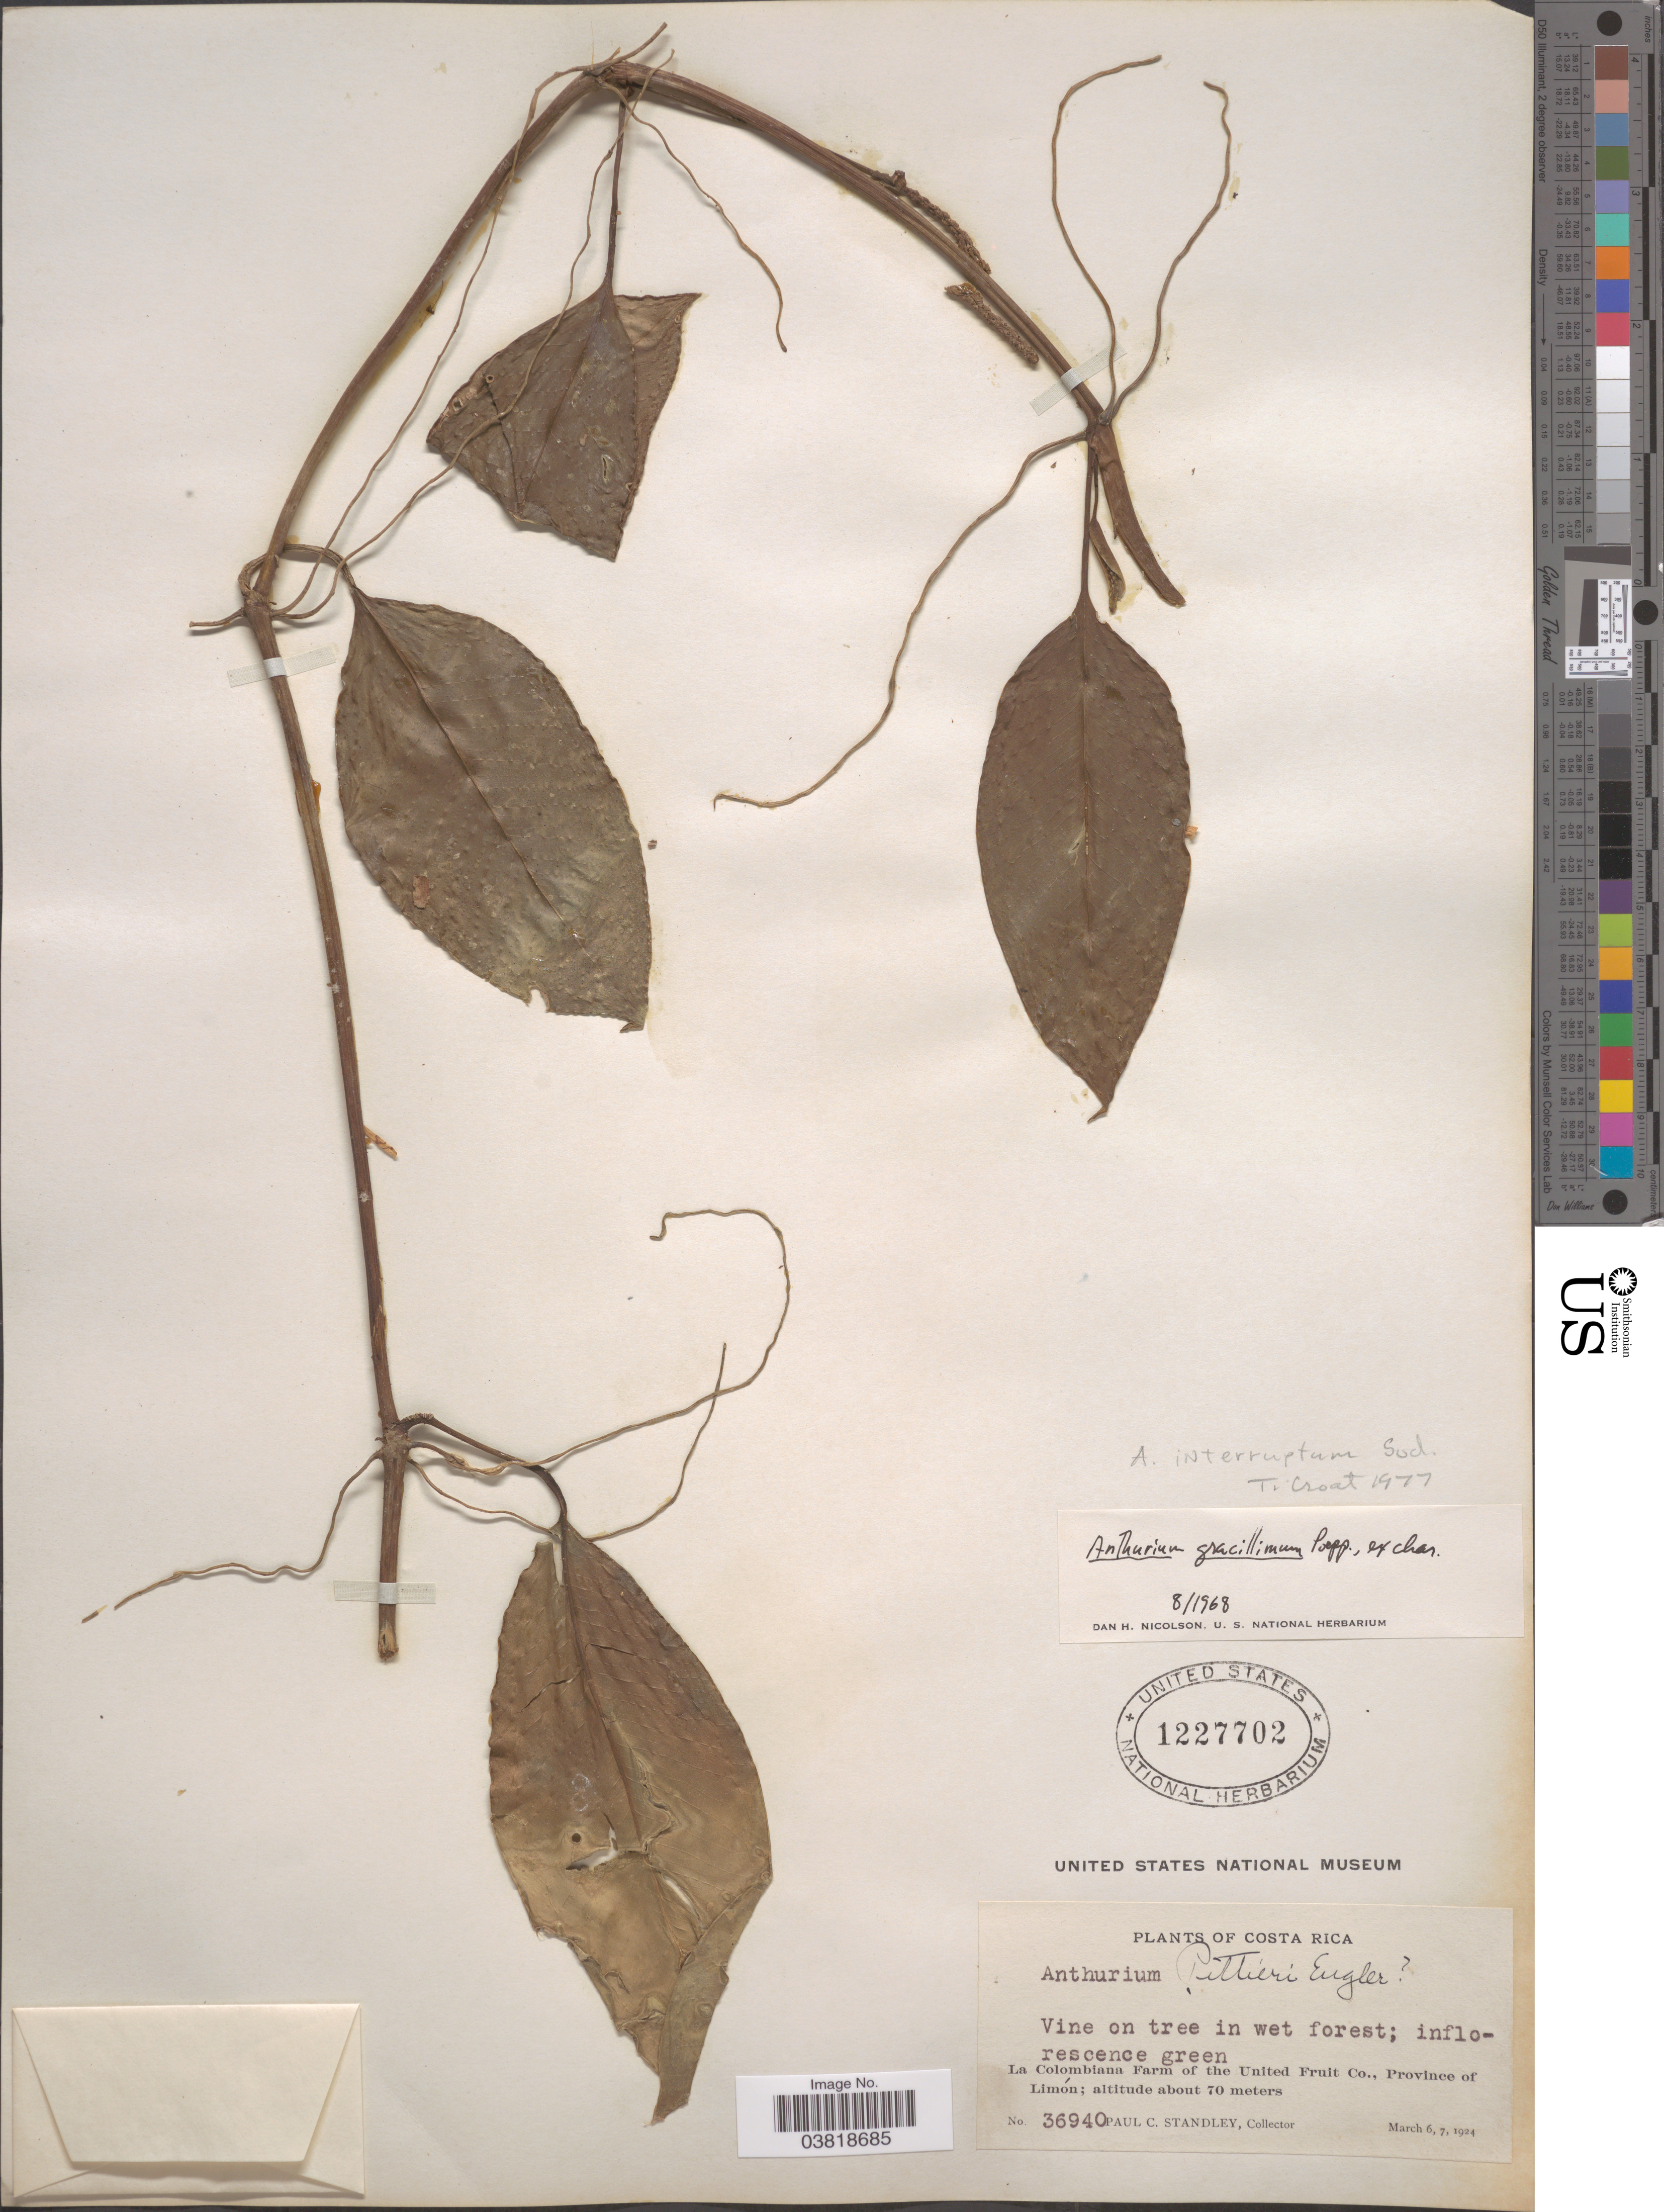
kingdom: Plantae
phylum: Tracheophyta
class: Liliopsida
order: Alismatales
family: Araceae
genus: Anthurium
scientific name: Anthurium interruptum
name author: Sodiro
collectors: P. C. Standley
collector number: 36940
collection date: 1924-03-06/1924-03-07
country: Costa Rica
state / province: Limón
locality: La Colombiana Farm of the United Fruit Co.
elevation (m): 70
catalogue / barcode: US 1227702